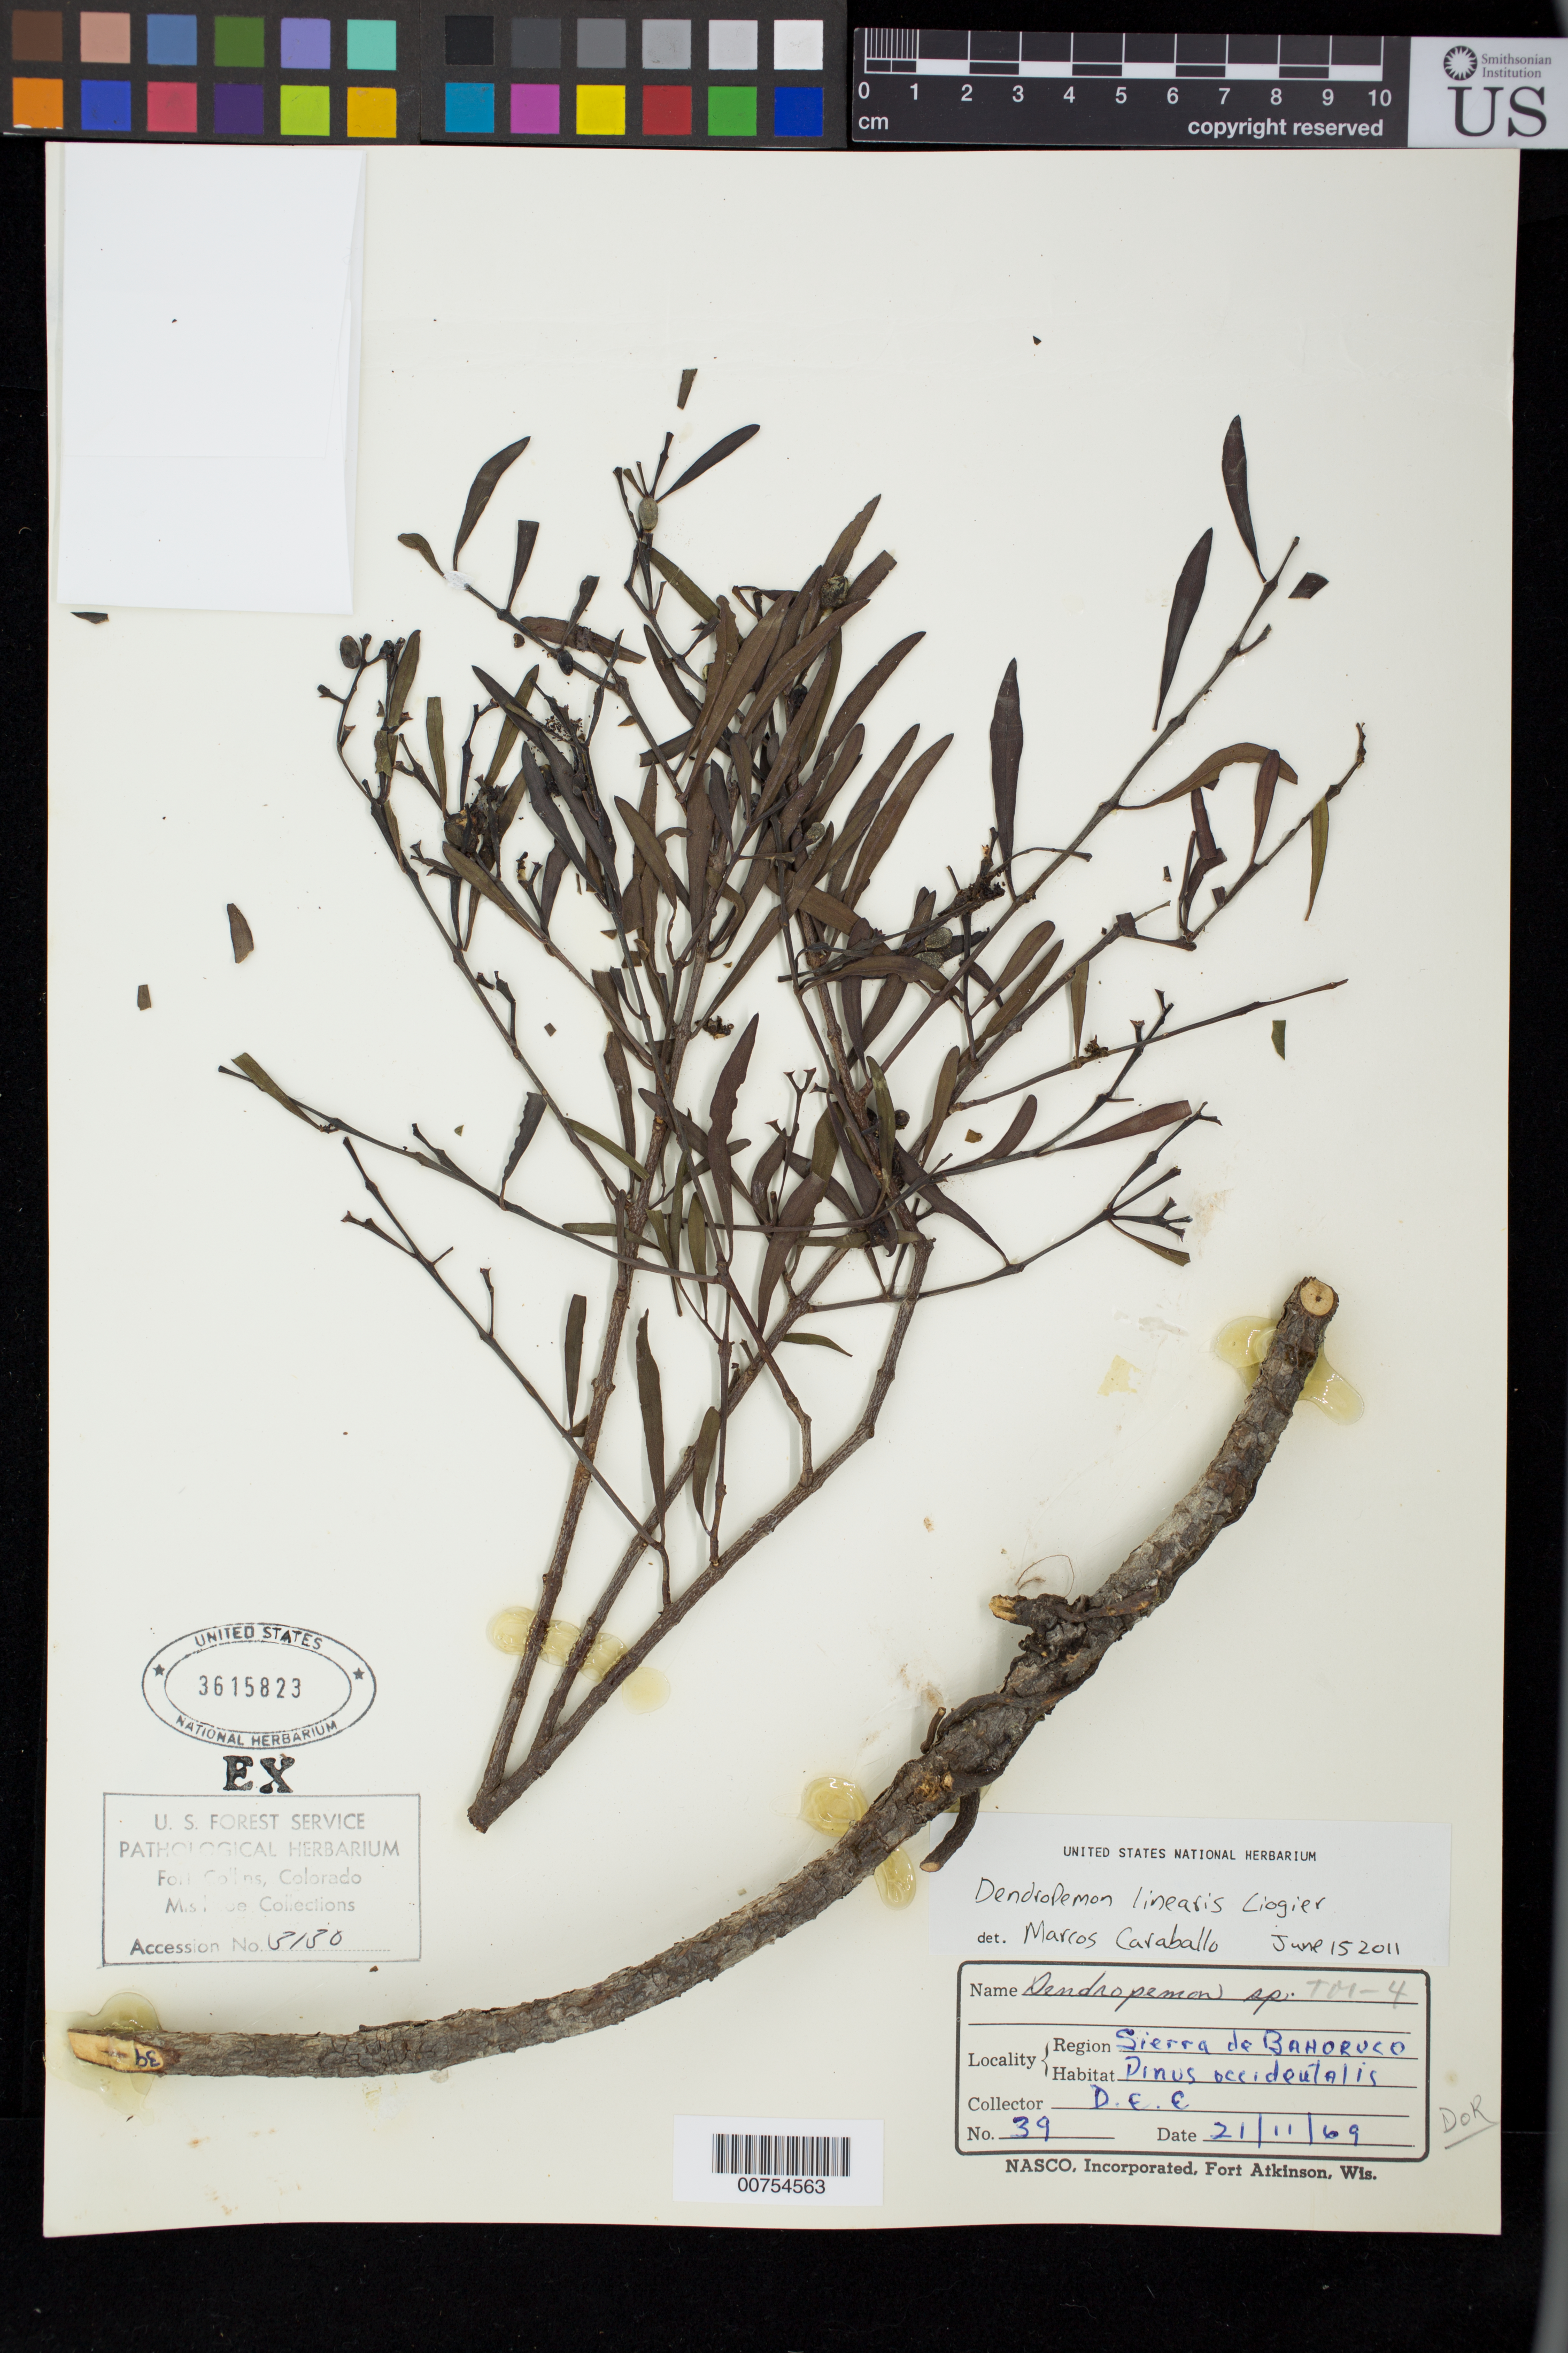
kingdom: Plantae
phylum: Tracheophyta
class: Pinopsida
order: Pinales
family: Pinaceae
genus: Pinus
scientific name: Pinus occidentalis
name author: Sw.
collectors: D. E. Etheridge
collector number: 39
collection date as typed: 21 Nov 1969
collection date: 1969-11-21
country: Dominican Republic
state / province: Baoruco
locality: Sierra de Bahoruco.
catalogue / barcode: US 3615823